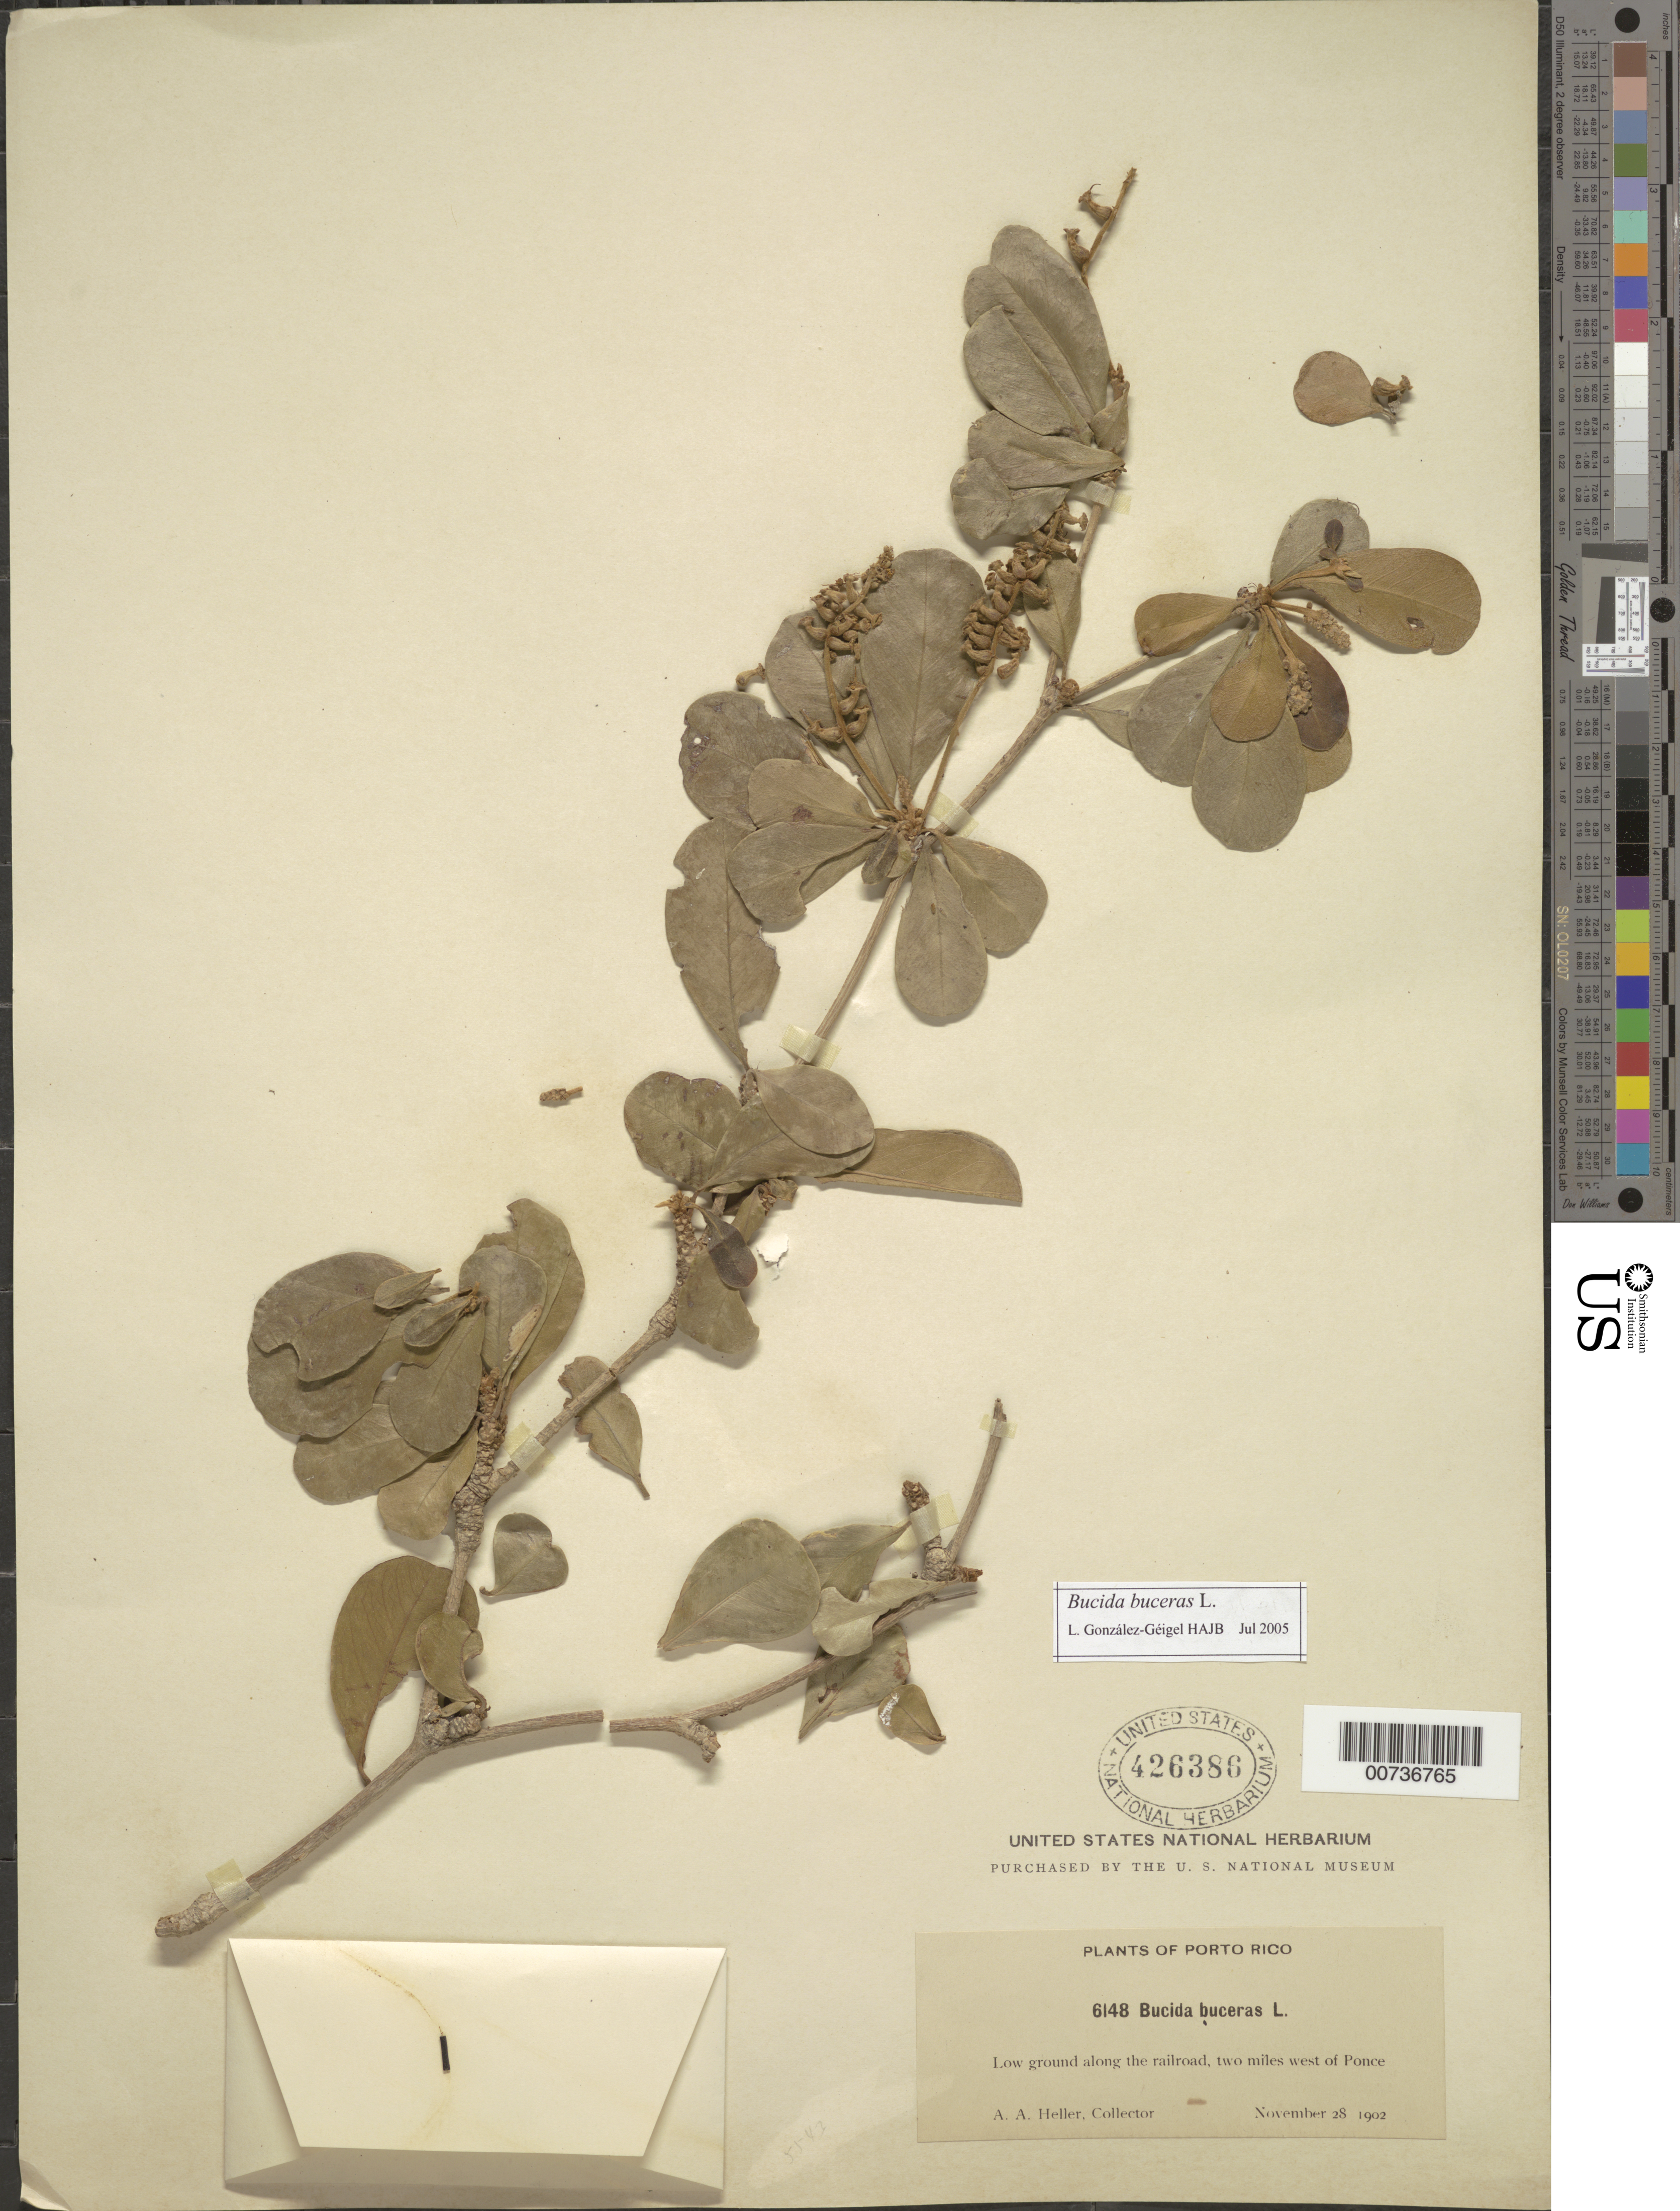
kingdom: Plantae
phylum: Tracheophyta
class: Magnoliopsida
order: Myrtales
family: Combretaceae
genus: Terminalia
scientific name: Terminalia buceras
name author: (L.) C. Wright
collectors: A. A. Heller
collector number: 6148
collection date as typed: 28 Nov 1902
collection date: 1902-11-28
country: Puerto Rico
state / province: Ponce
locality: Two miles west from Ponce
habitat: Low ground along the railroad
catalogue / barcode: US 426386